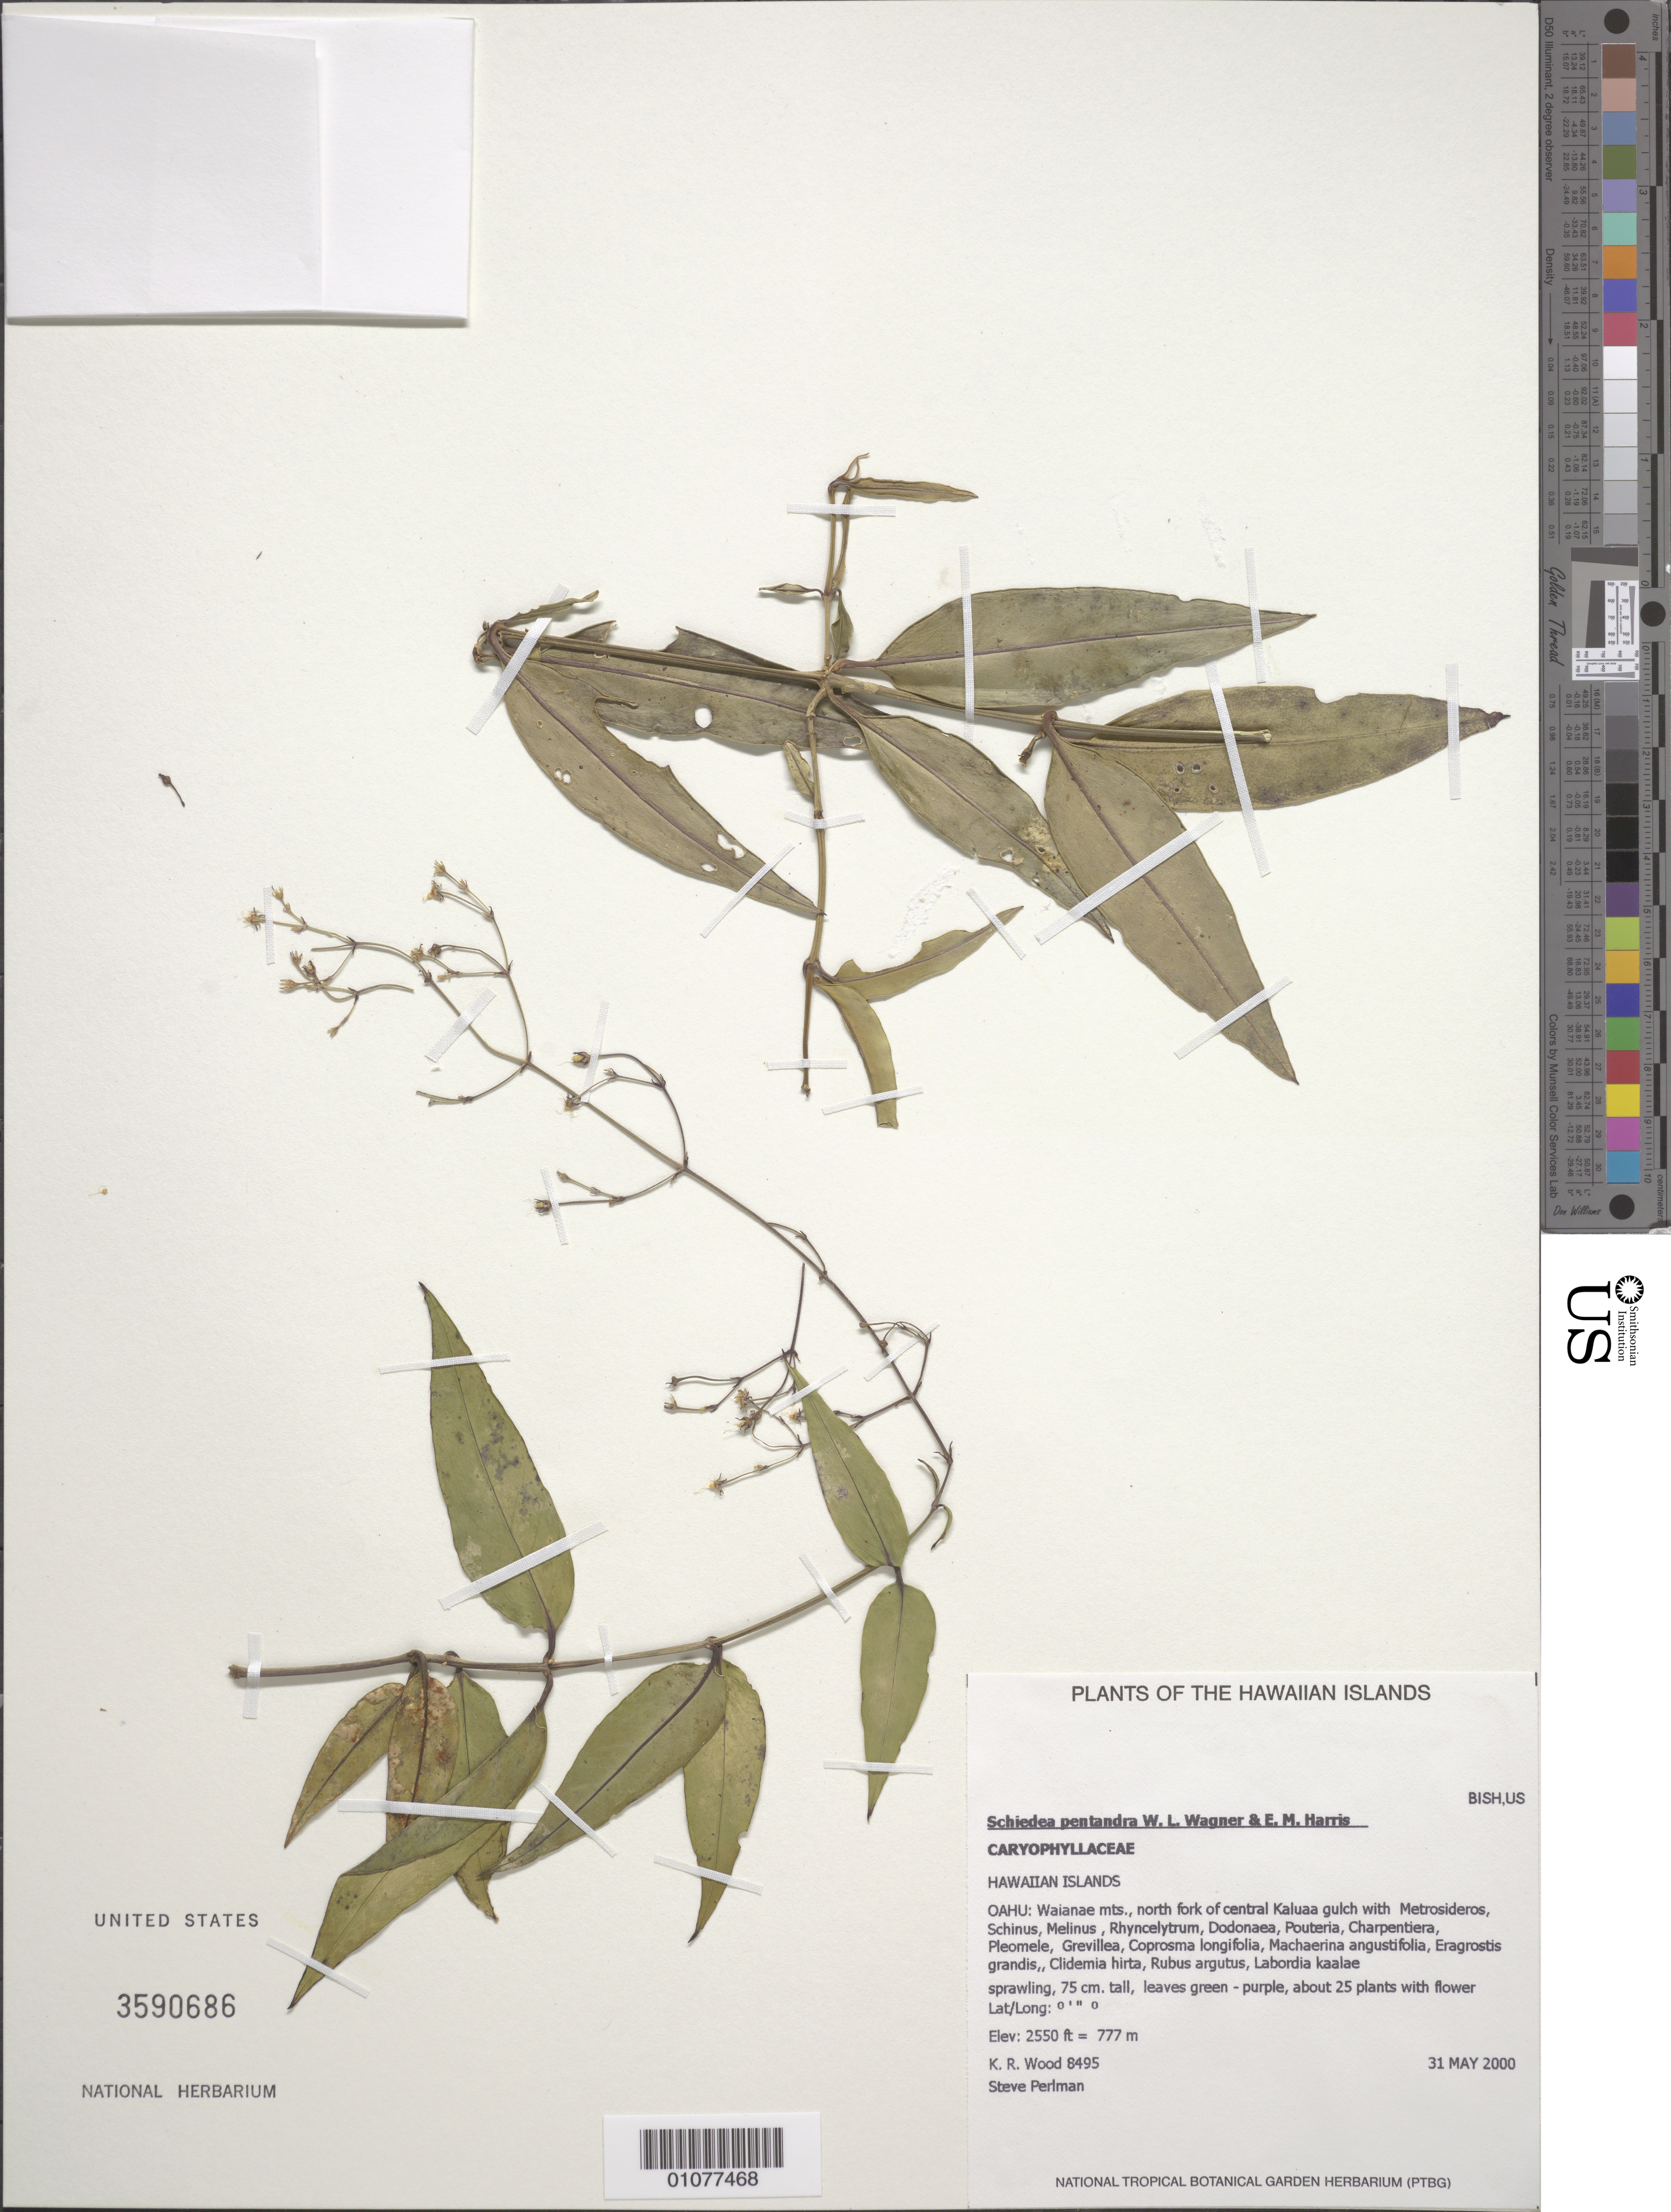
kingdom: Plantae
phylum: Tracheophyta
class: Magnoliopsida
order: Caryophyllales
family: Caryophyllaceae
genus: Schiedea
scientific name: Schiedea pentandra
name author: W.L. Wagner & E.M. Harris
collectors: K. R. Wood & S. P. Perlman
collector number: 8495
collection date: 2000-05-31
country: United States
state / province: Hawaii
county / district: Honolulu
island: Oahu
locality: Waianae Mts., N fork of central Kaluaa gulch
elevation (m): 719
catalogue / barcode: US 3590686